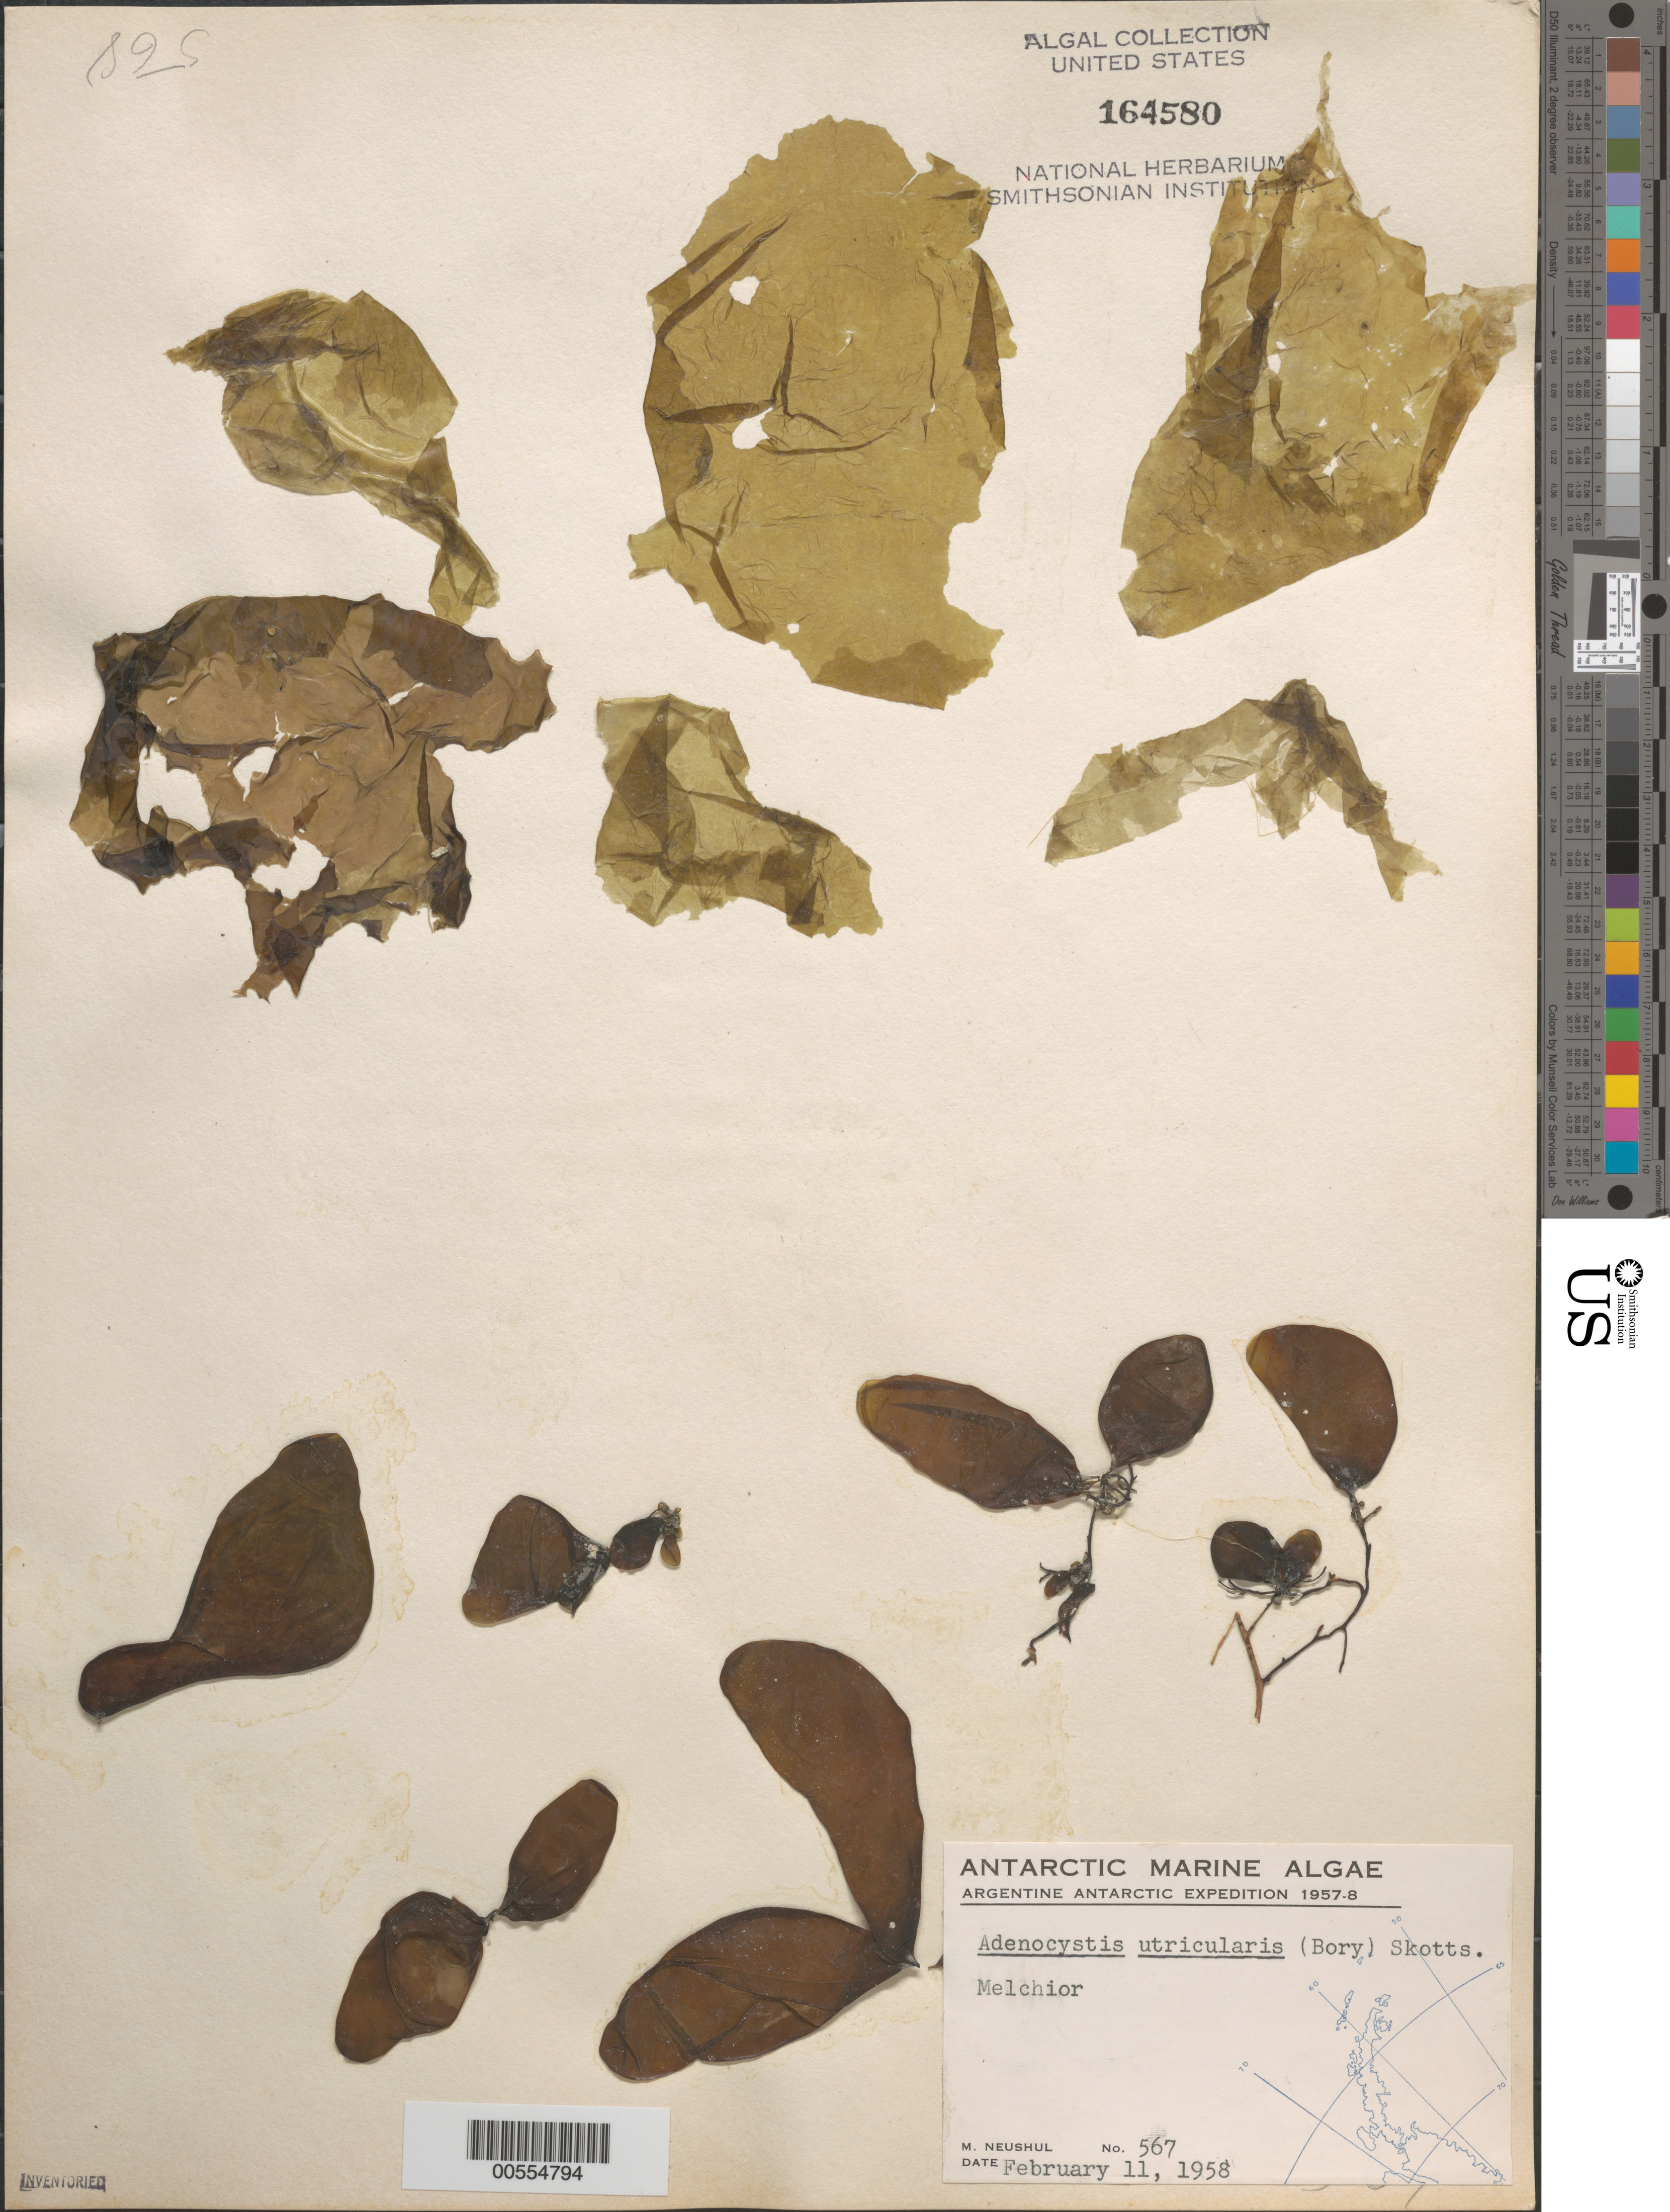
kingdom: Chromista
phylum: Ochrophyta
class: Phaeophyceae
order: Ectocarpales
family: Adenocystaceae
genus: Adenocystis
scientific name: Adenocystis utricularis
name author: (Bory) Skottsberg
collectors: M. Neushul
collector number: Neushul 567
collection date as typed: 11 Feb 1958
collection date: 1958-02-11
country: Antarctica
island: Melchior Islands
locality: Melchior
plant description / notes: Argentine Antarctic Expedition, 1957-1958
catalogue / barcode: US 164580